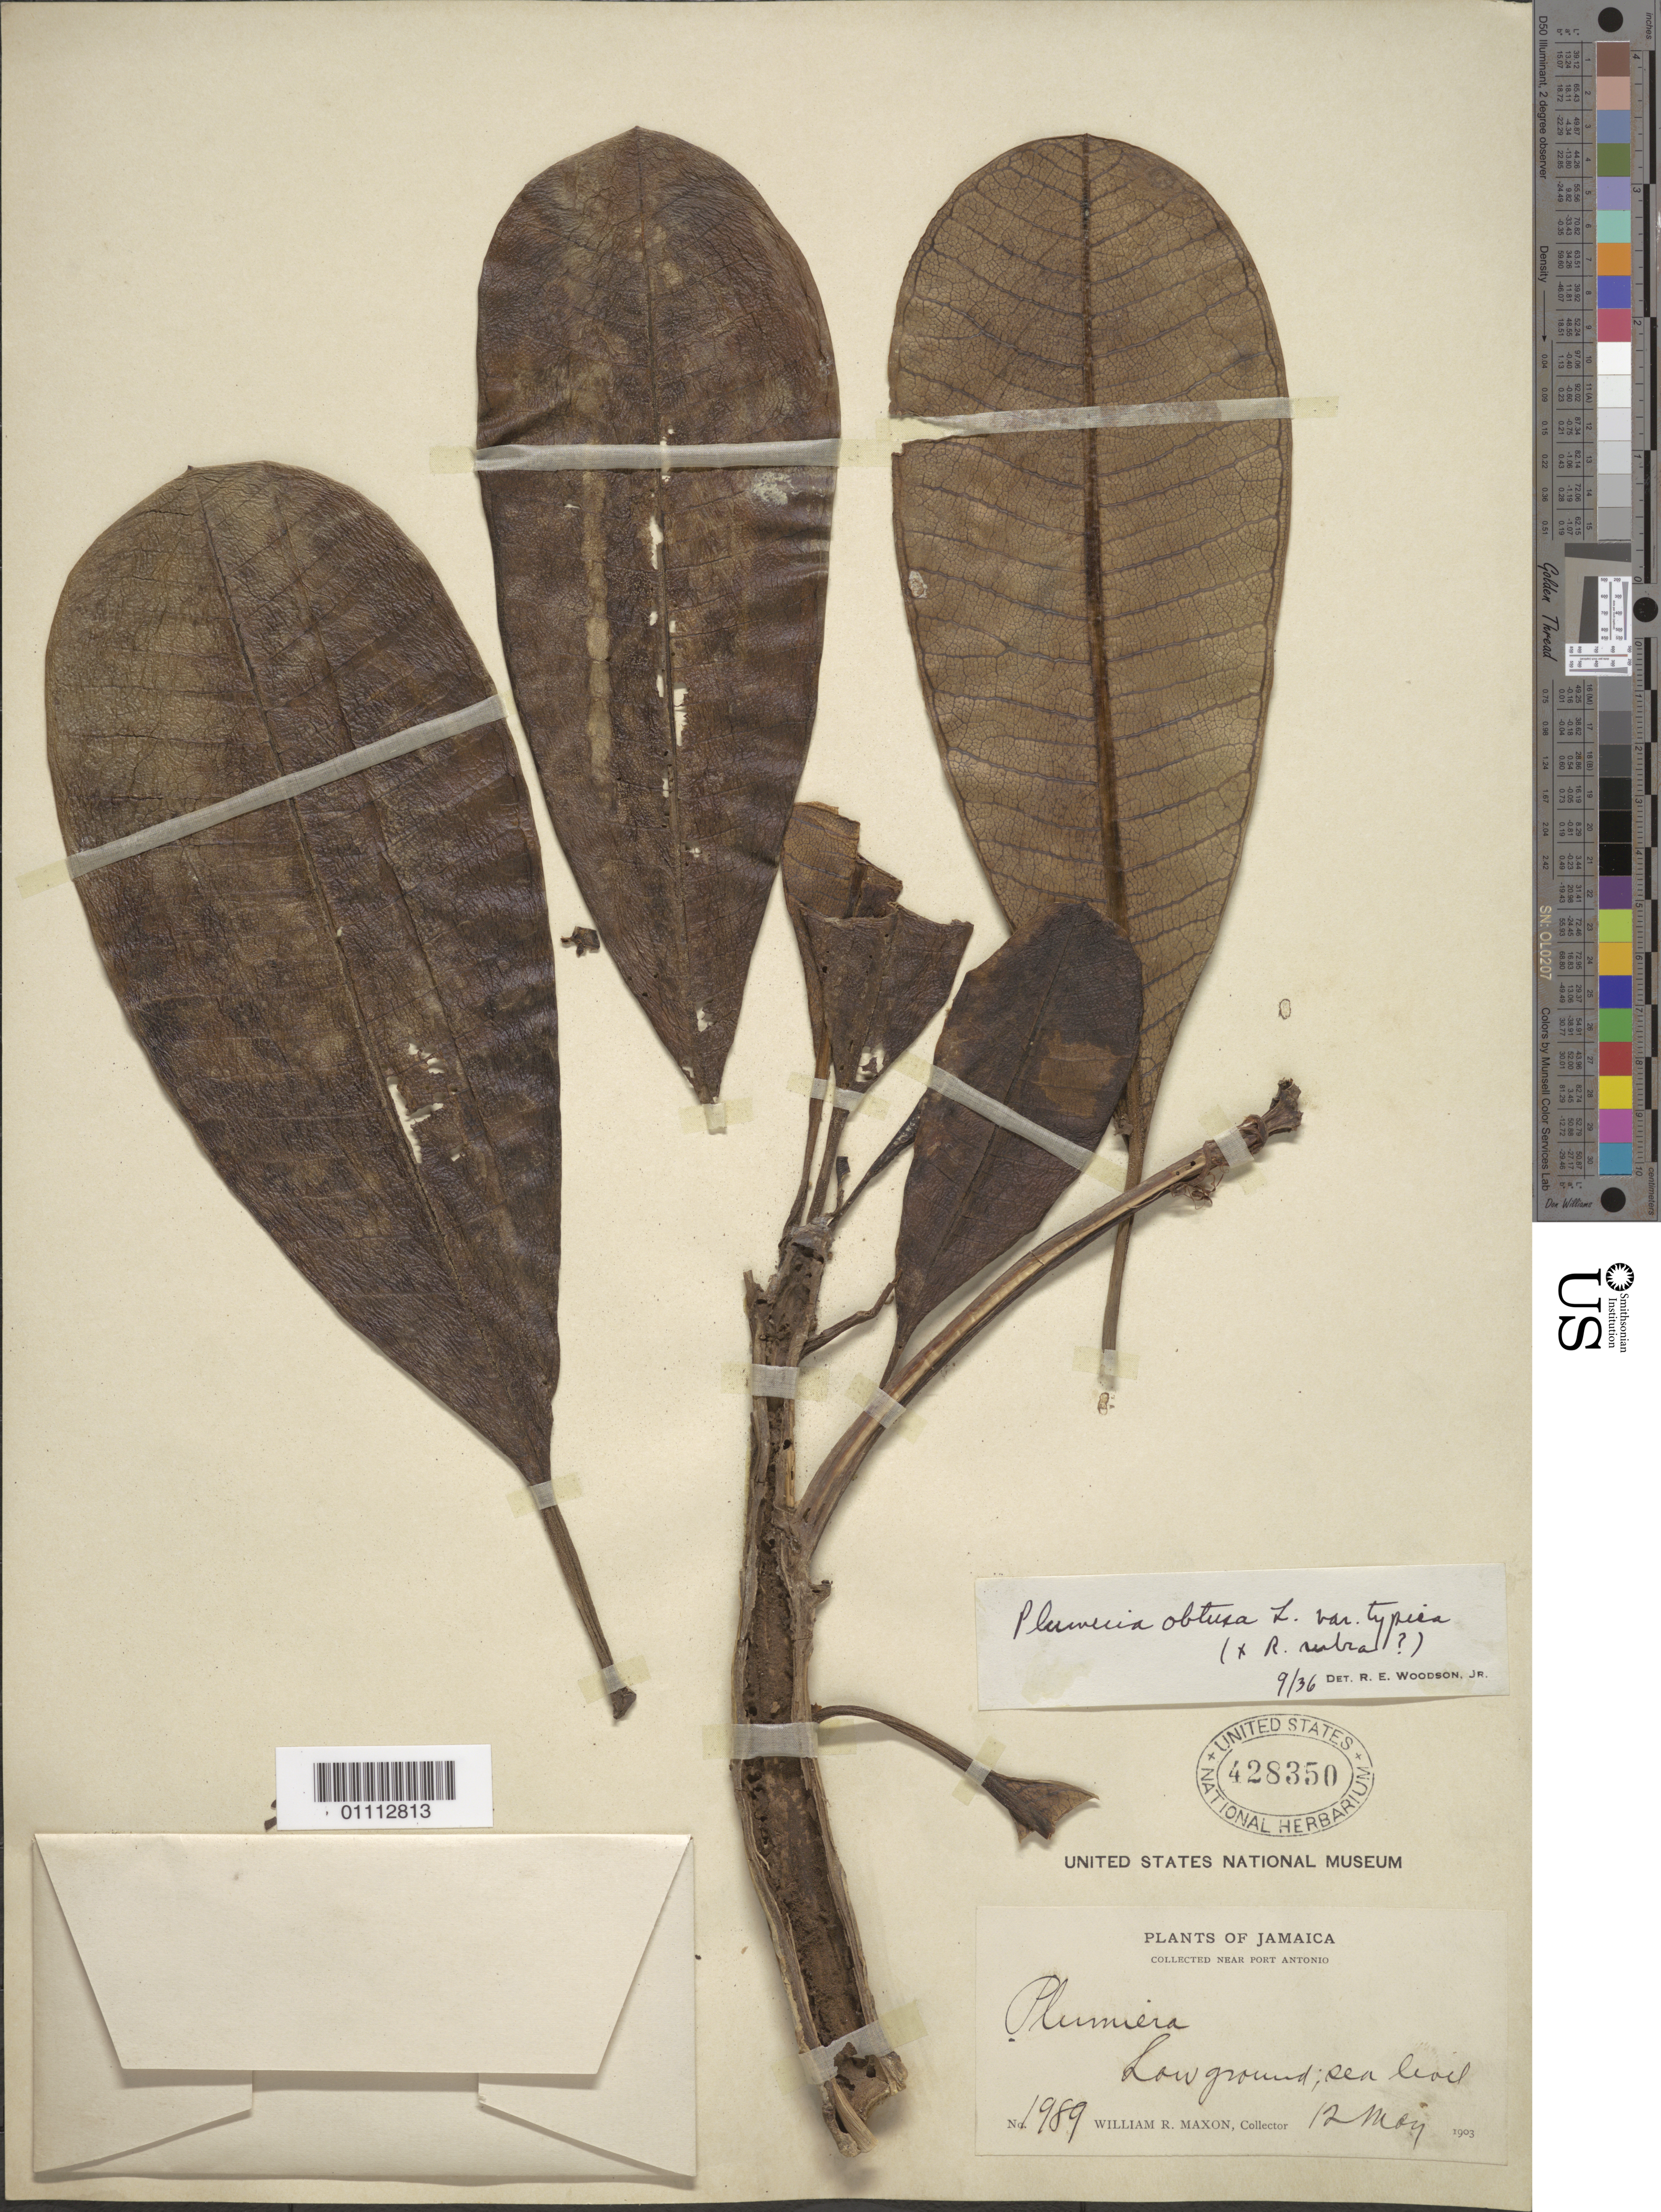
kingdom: Plantae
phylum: Tracheophyta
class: Magnoliopsida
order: Gentianales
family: Apocynaceae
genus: Plumeria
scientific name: Plumeria obtusa var. typica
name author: Woodson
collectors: W. R. Maxon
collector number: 1989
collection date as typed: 12 May 1903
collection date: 1903-05-12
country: Jamaica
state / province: Portland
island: Jamaica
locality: Collected near Port Antonio. Low ground; sea level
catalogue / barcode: US 428350